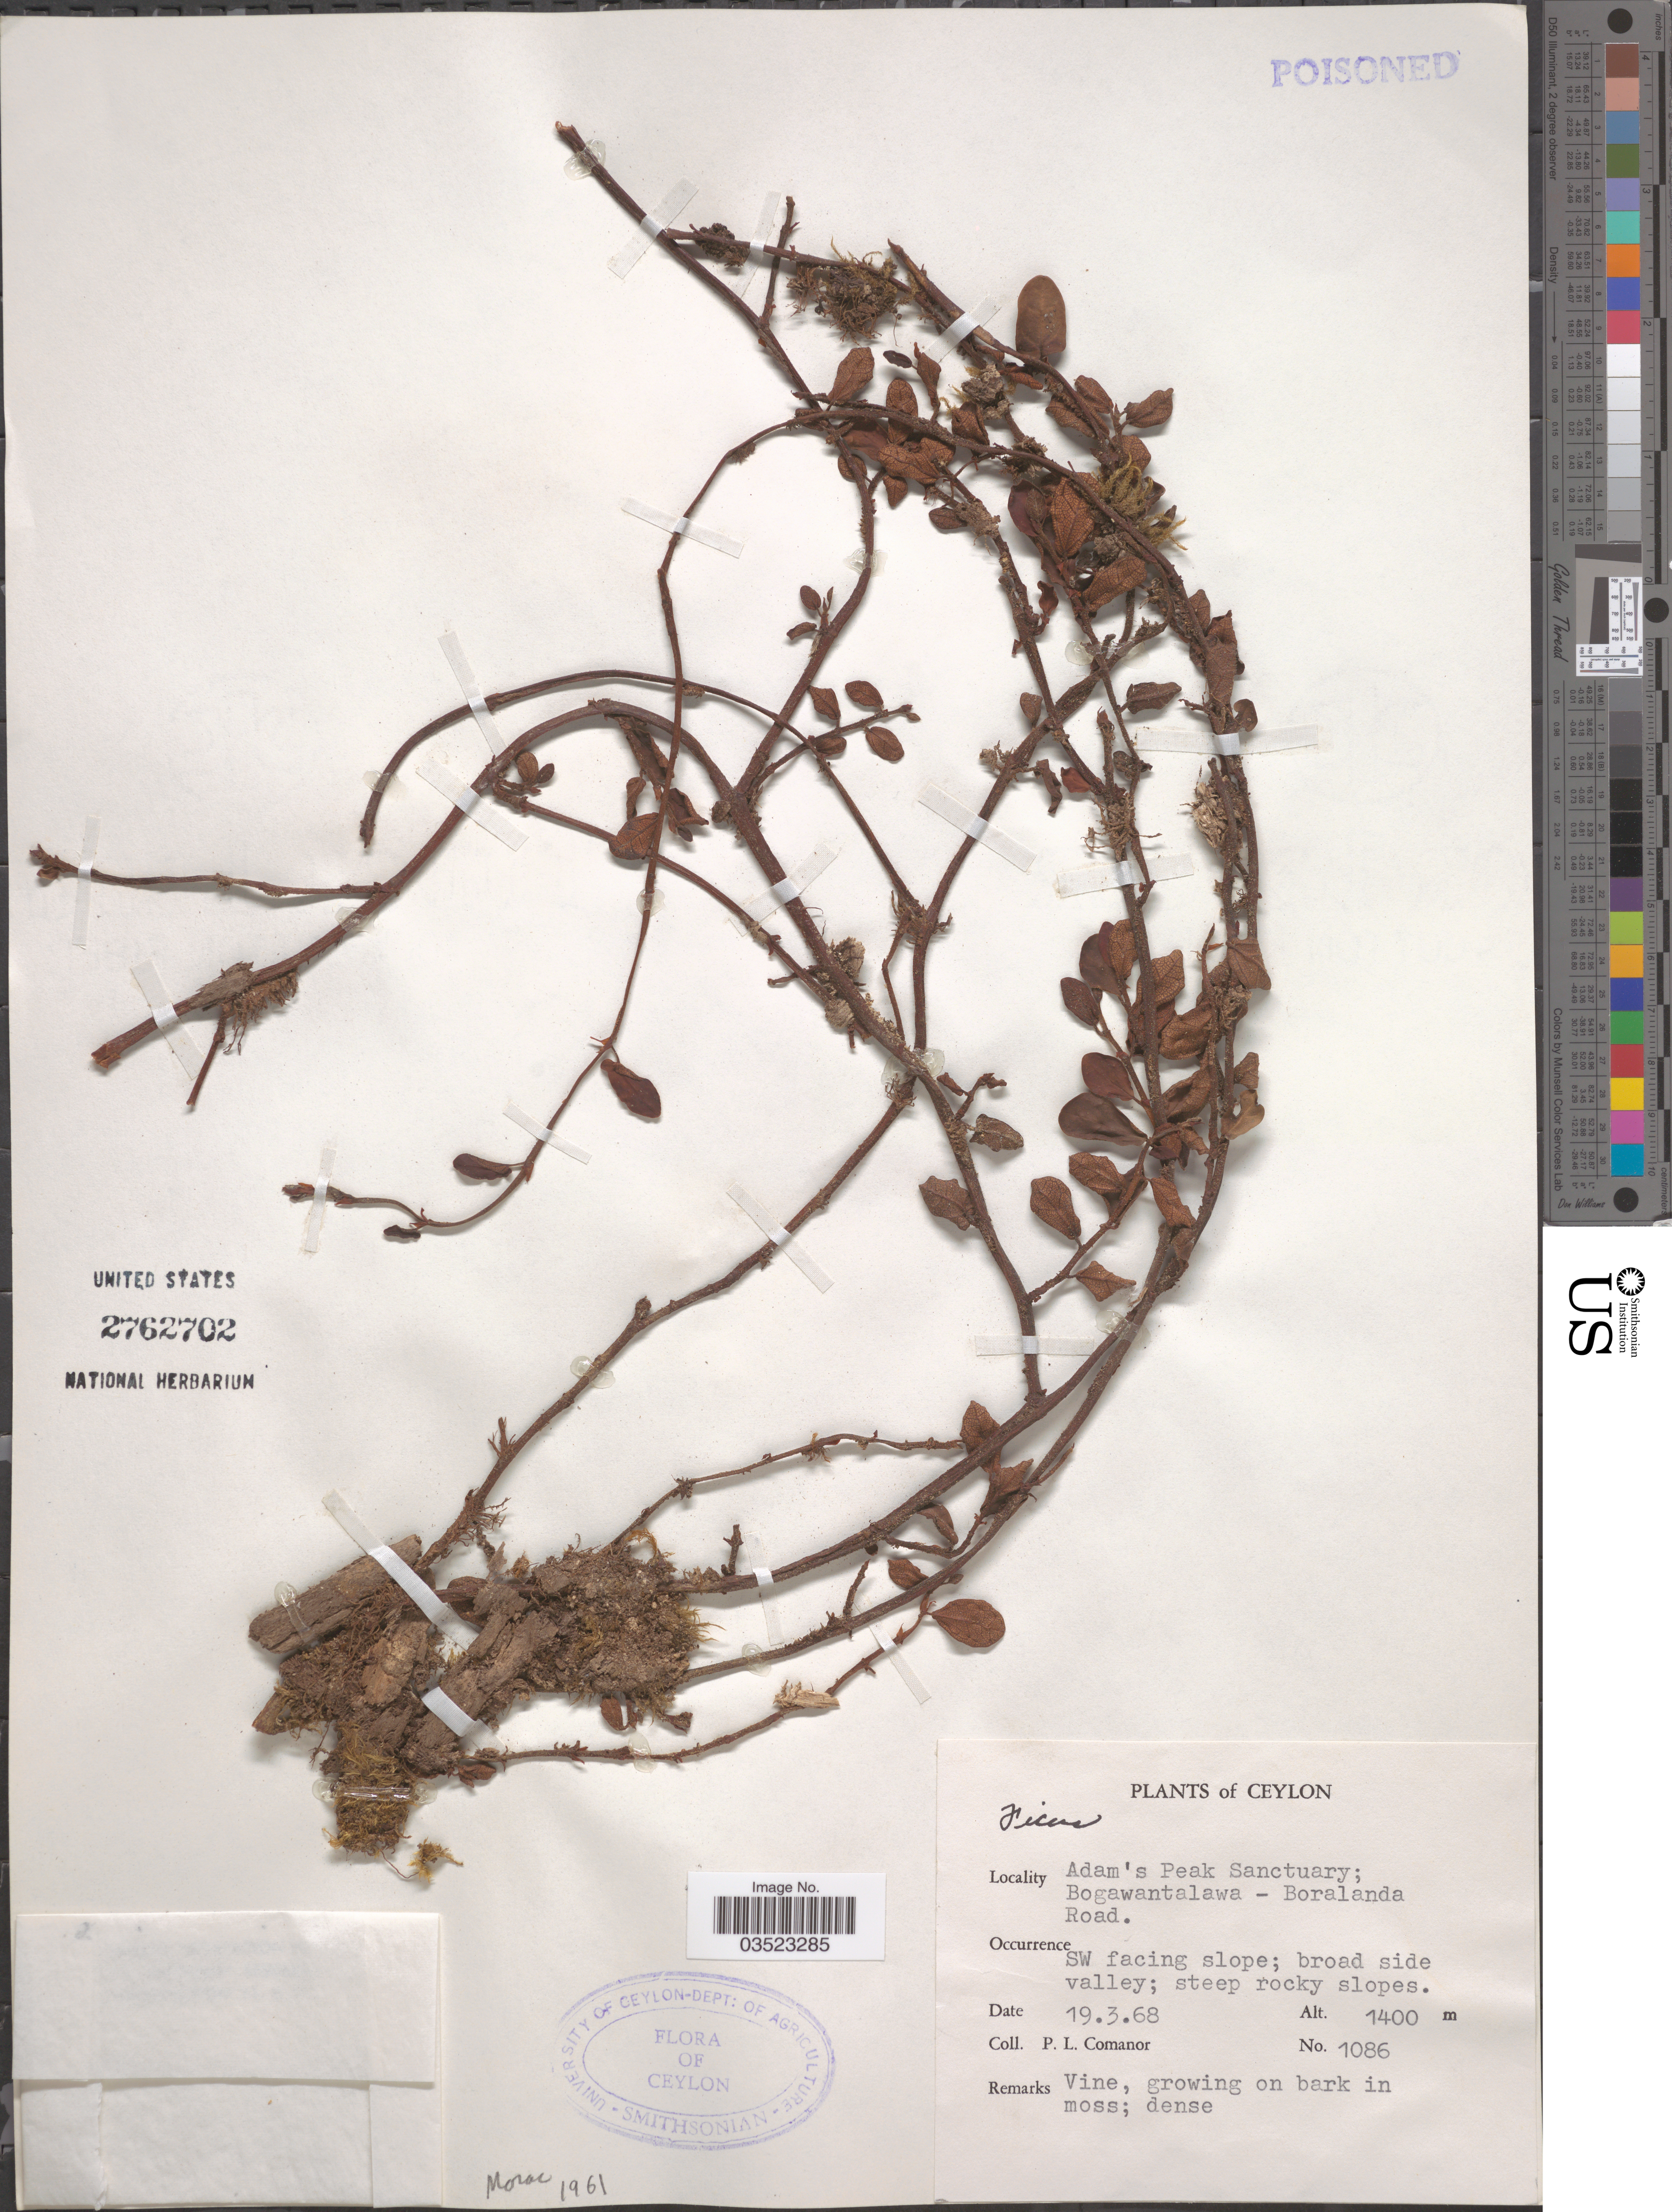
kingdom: Plantae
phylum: Tracheophyta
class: Magnoliopsida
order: Rosales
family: Moraceae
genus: Ficus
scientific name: Ficus sp.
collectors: P. Comanor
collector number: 1086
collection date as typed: Transcribed d/m/y: 19/3/68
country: Sri Lanka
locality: Ceylon. Adam's Peak Sanctuary; Bogawantalawa - Boralanda Road. SW facing slope; broad side valley; steep rocky slopes.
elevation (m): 1400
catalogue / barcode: US 2762702